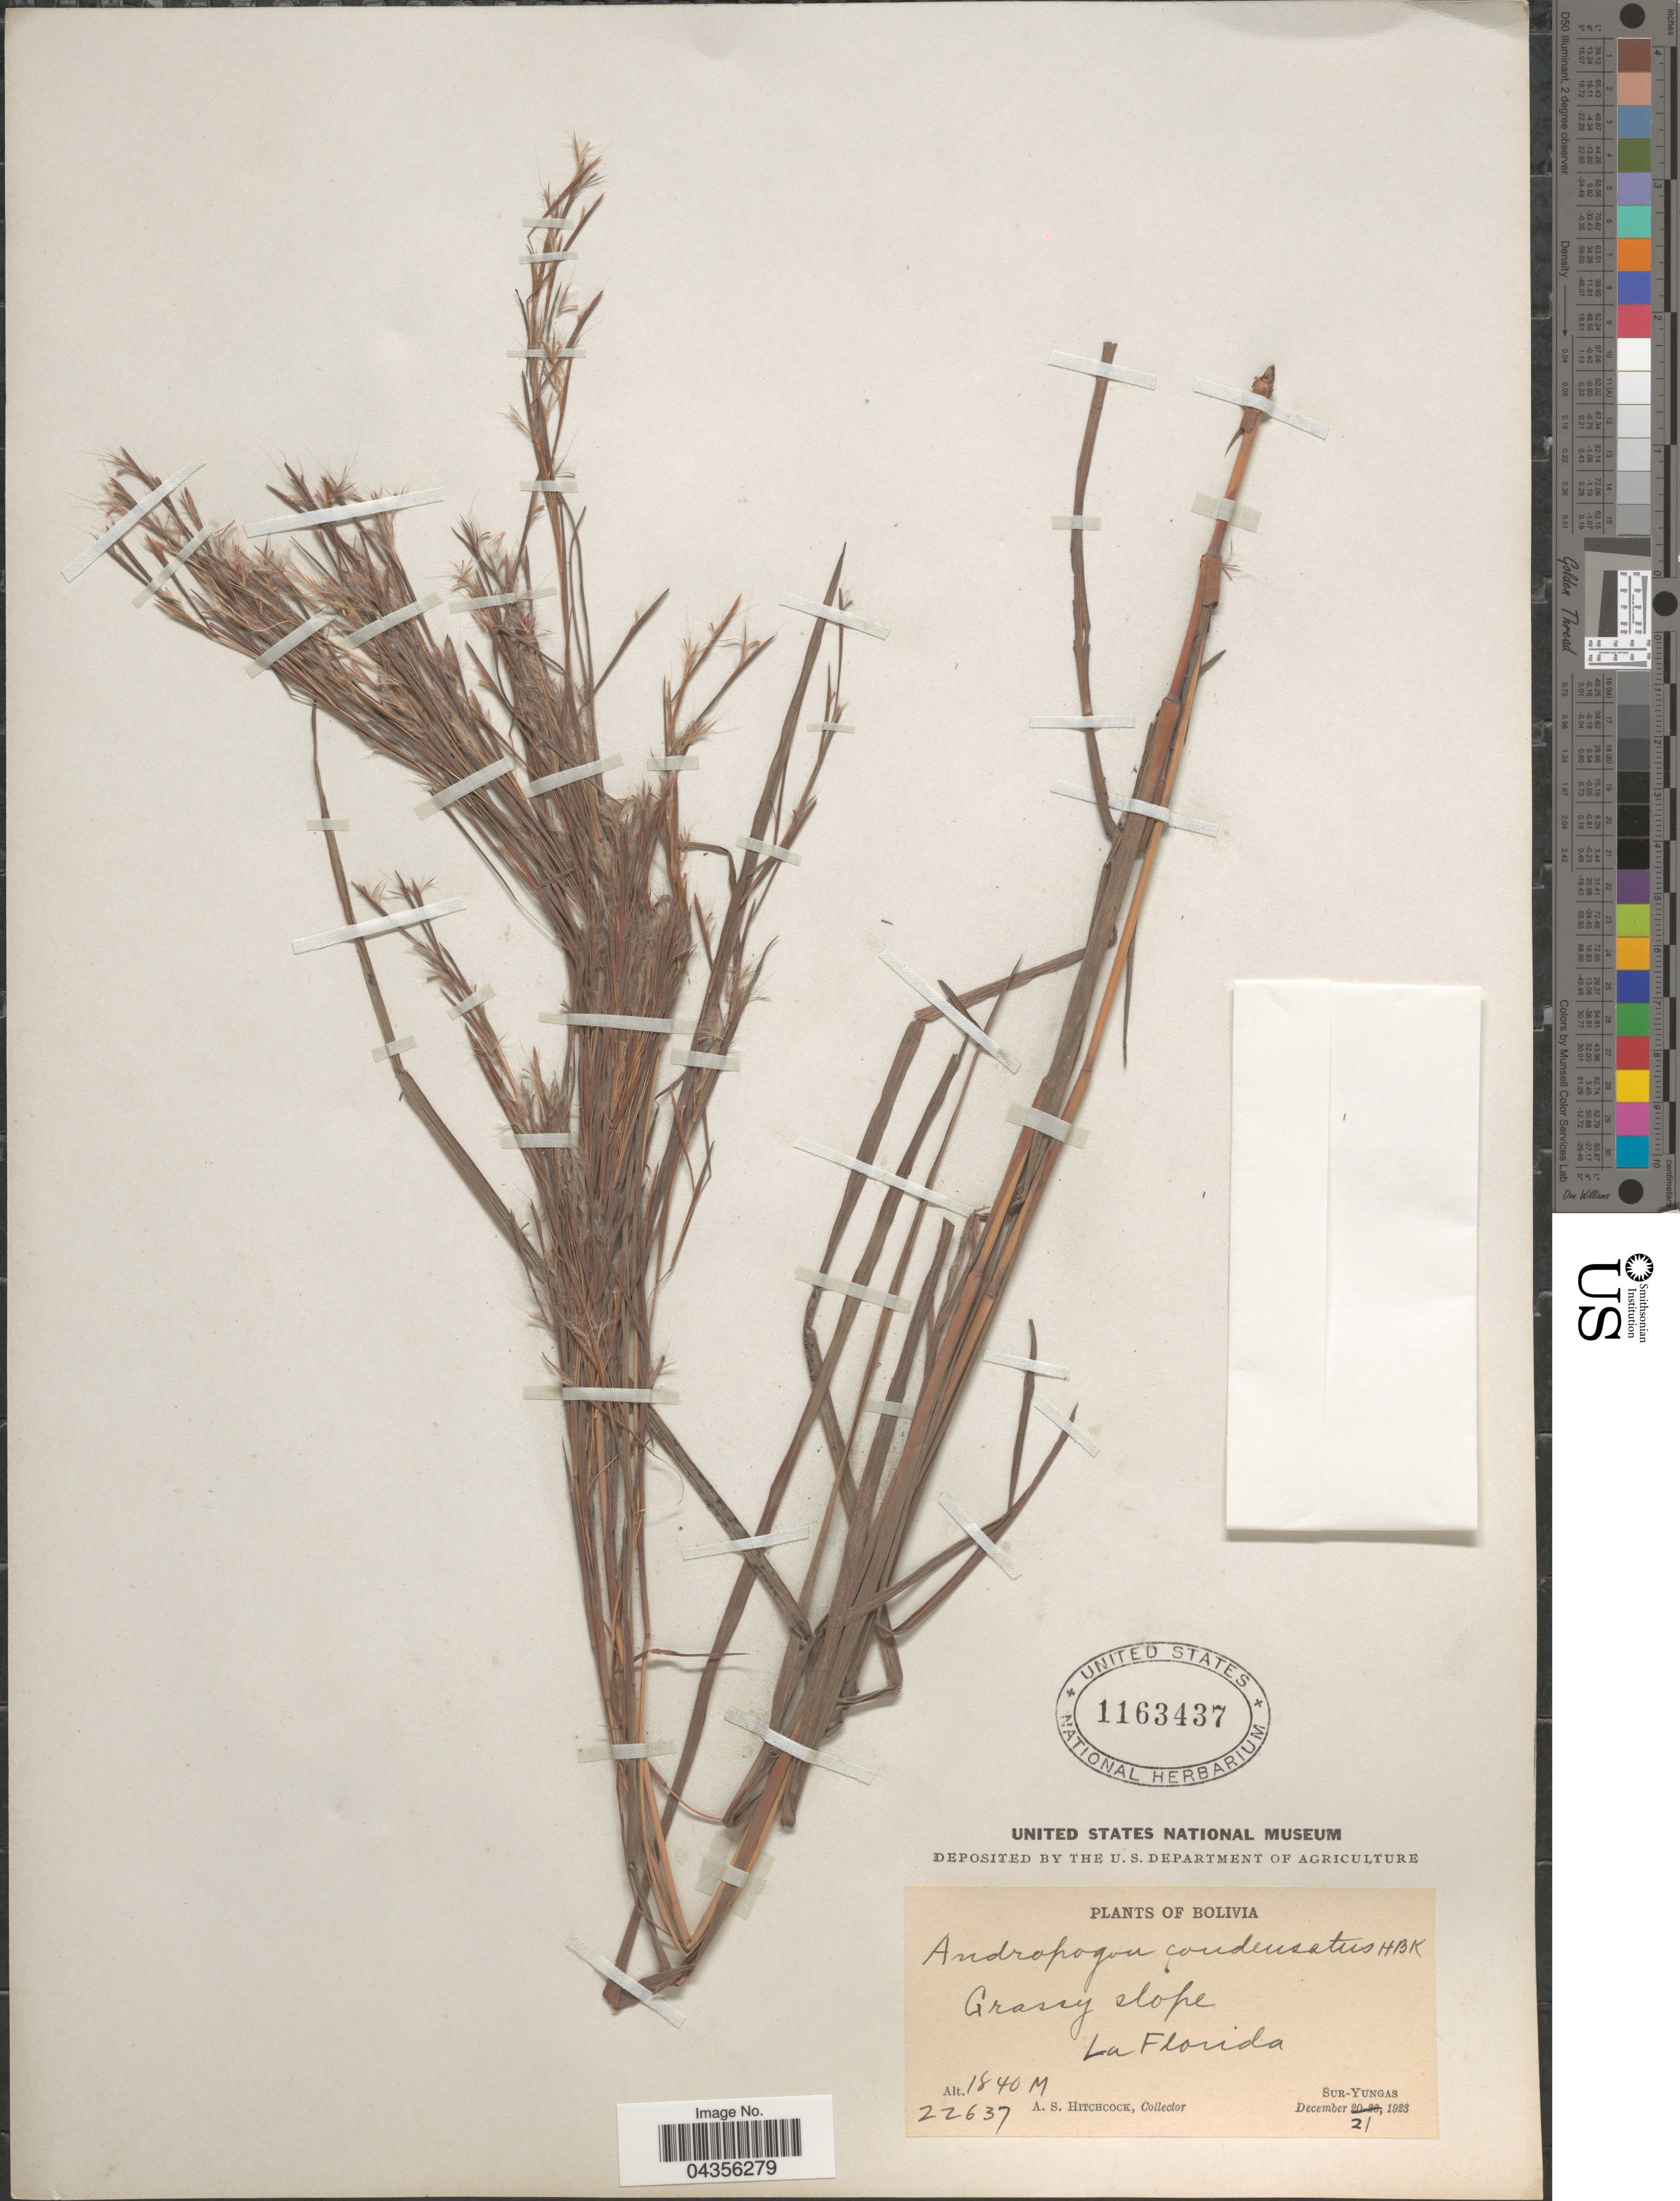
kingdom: Plantae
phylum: Tracheophyta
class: Liliopsida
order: Poales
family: Poaceae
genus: Schizachyrium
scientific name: Schizachyrium condensatum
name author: (Kunth) Nees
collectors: A. S. Hitchcock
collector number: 22637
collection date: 1923-12-21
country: Bolivia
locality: La Florida. Sur-Yungas.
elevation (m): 1840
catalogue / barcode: US 1163437